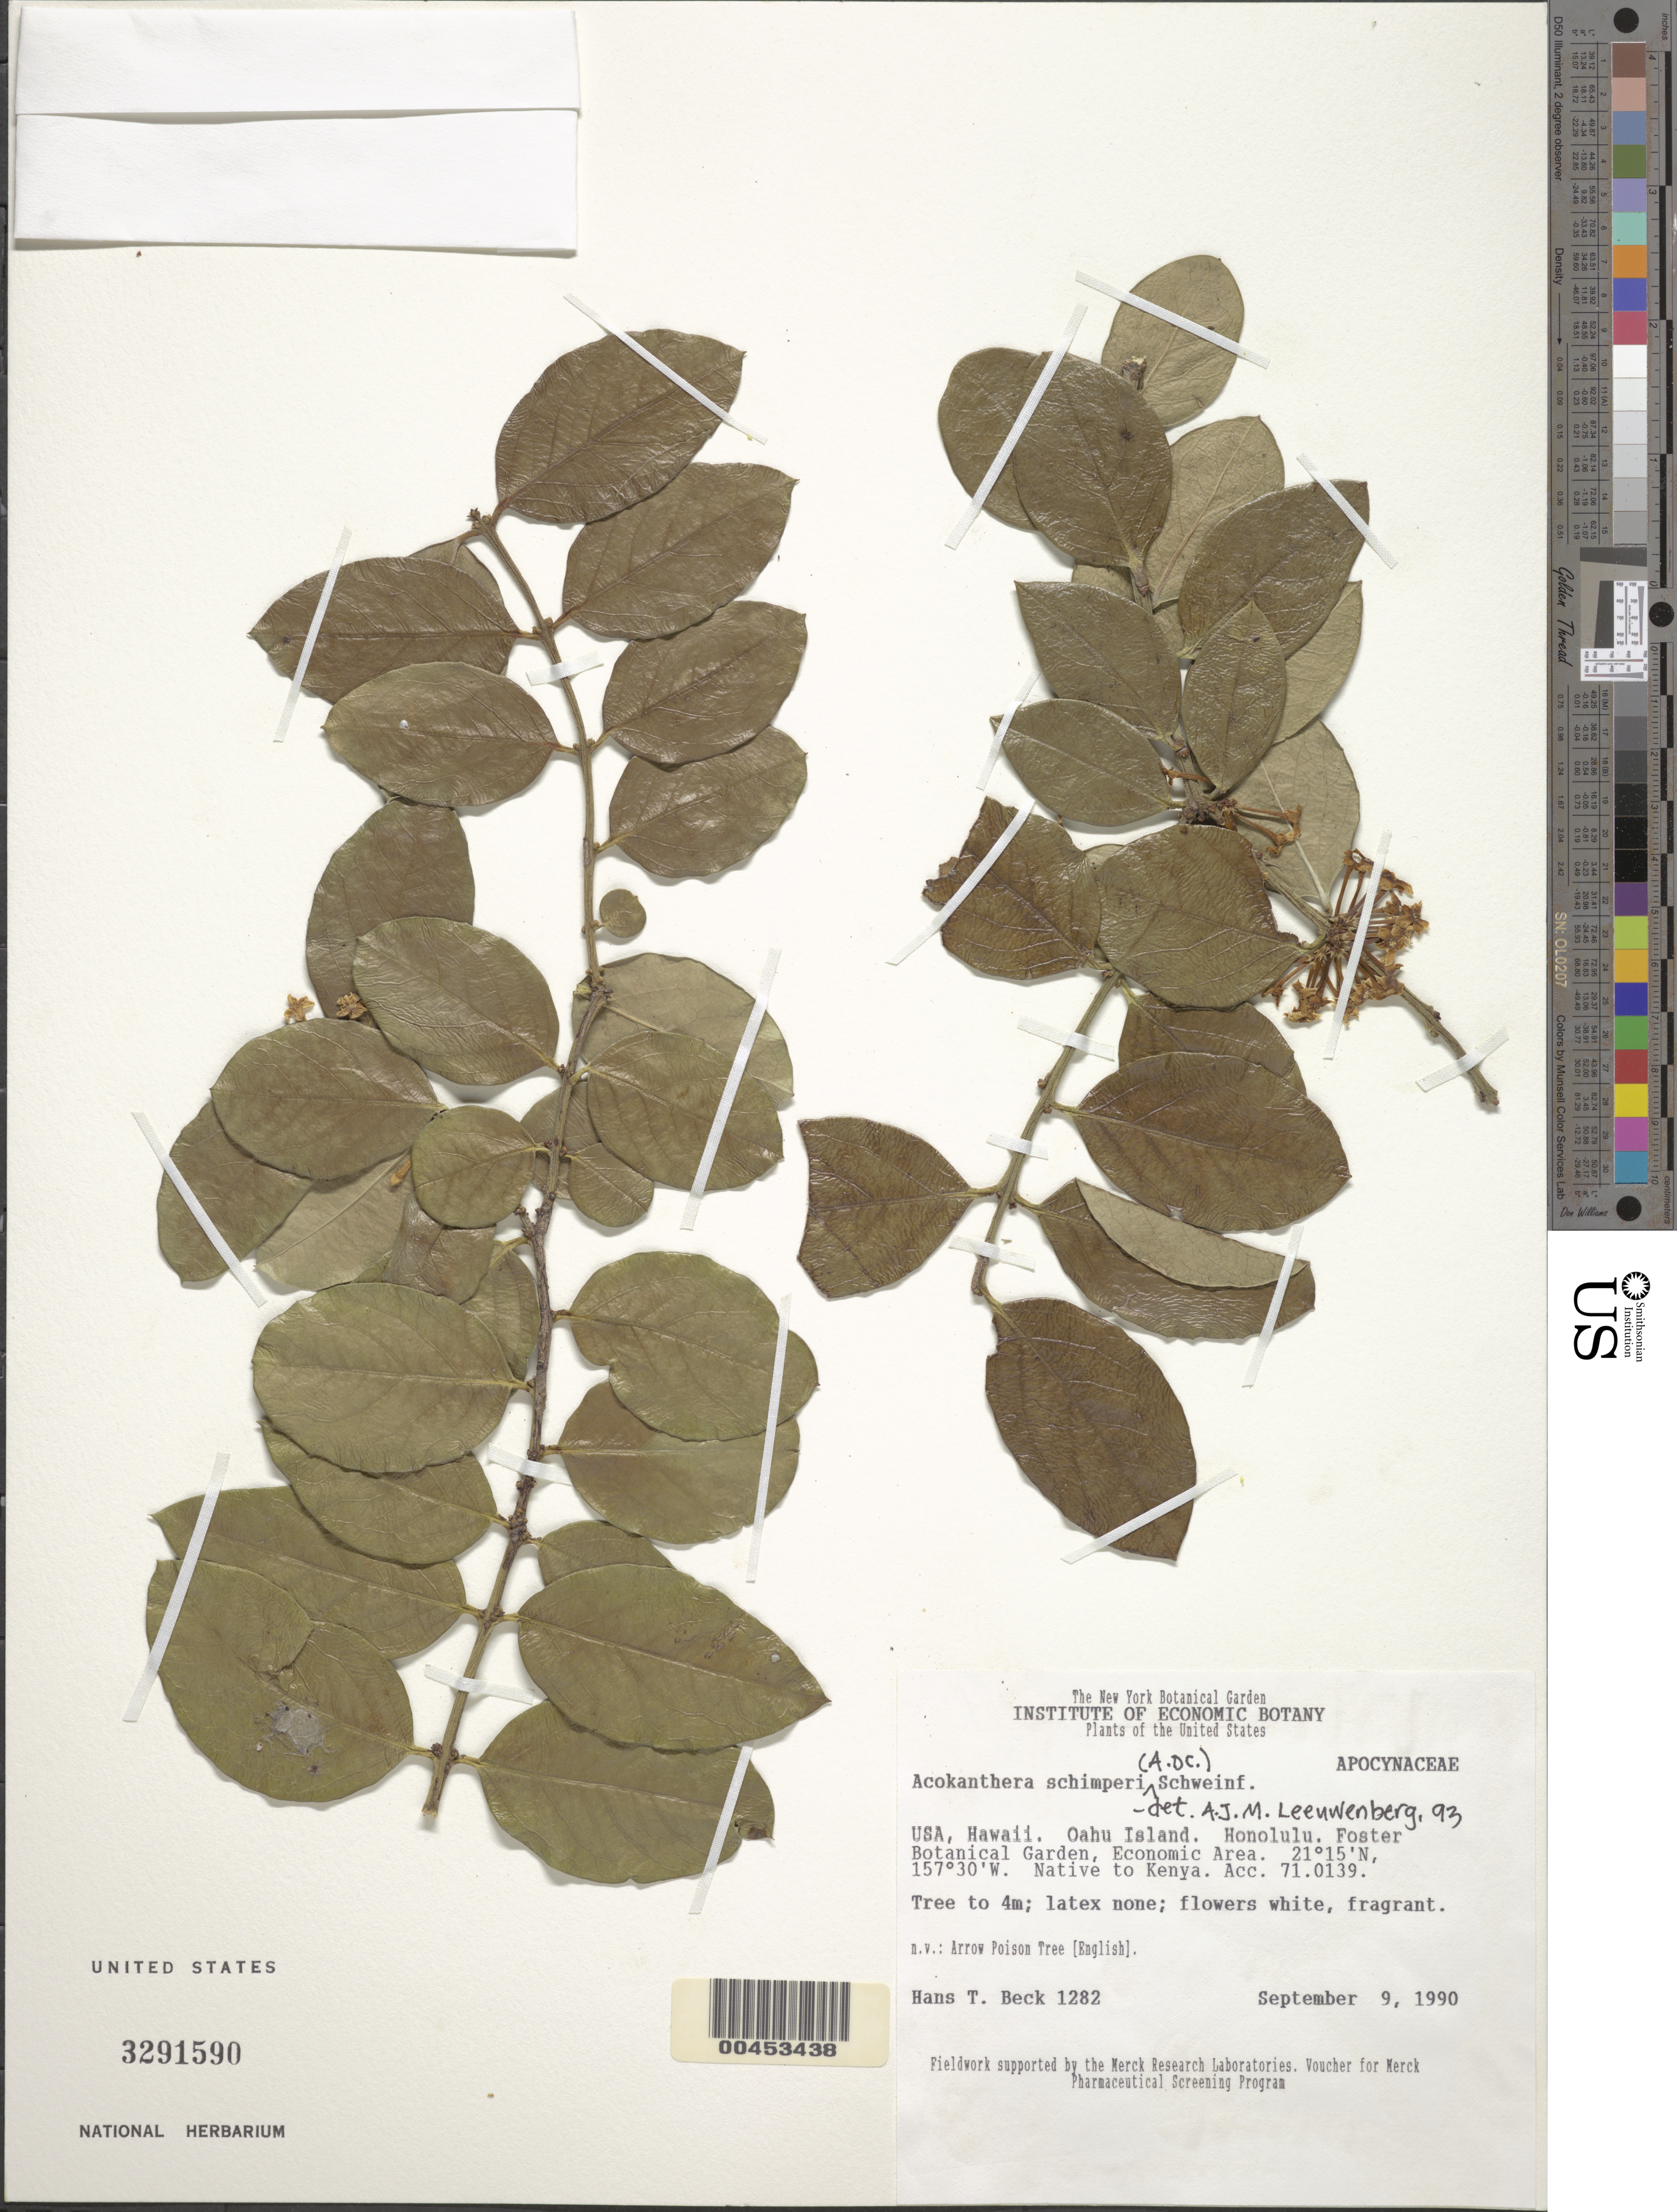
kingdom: Plantae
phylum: Tracheophyta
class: Magnoliopsida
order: Gentianales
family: Apocynaceae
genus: Acokanthera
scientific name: Acokanthera schimperi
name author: (DC.) Schweinf.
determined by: Leeuwenberg, A. J. M.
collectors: H. T. Beck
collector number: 1282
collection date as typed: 9 Sep 1990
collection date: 1990-09-09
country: United States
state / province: Hawaii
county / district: Honolulu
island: Oahu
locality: Honolulu, Foster Botanic Garden, Economic Area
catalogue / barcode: US 3291590